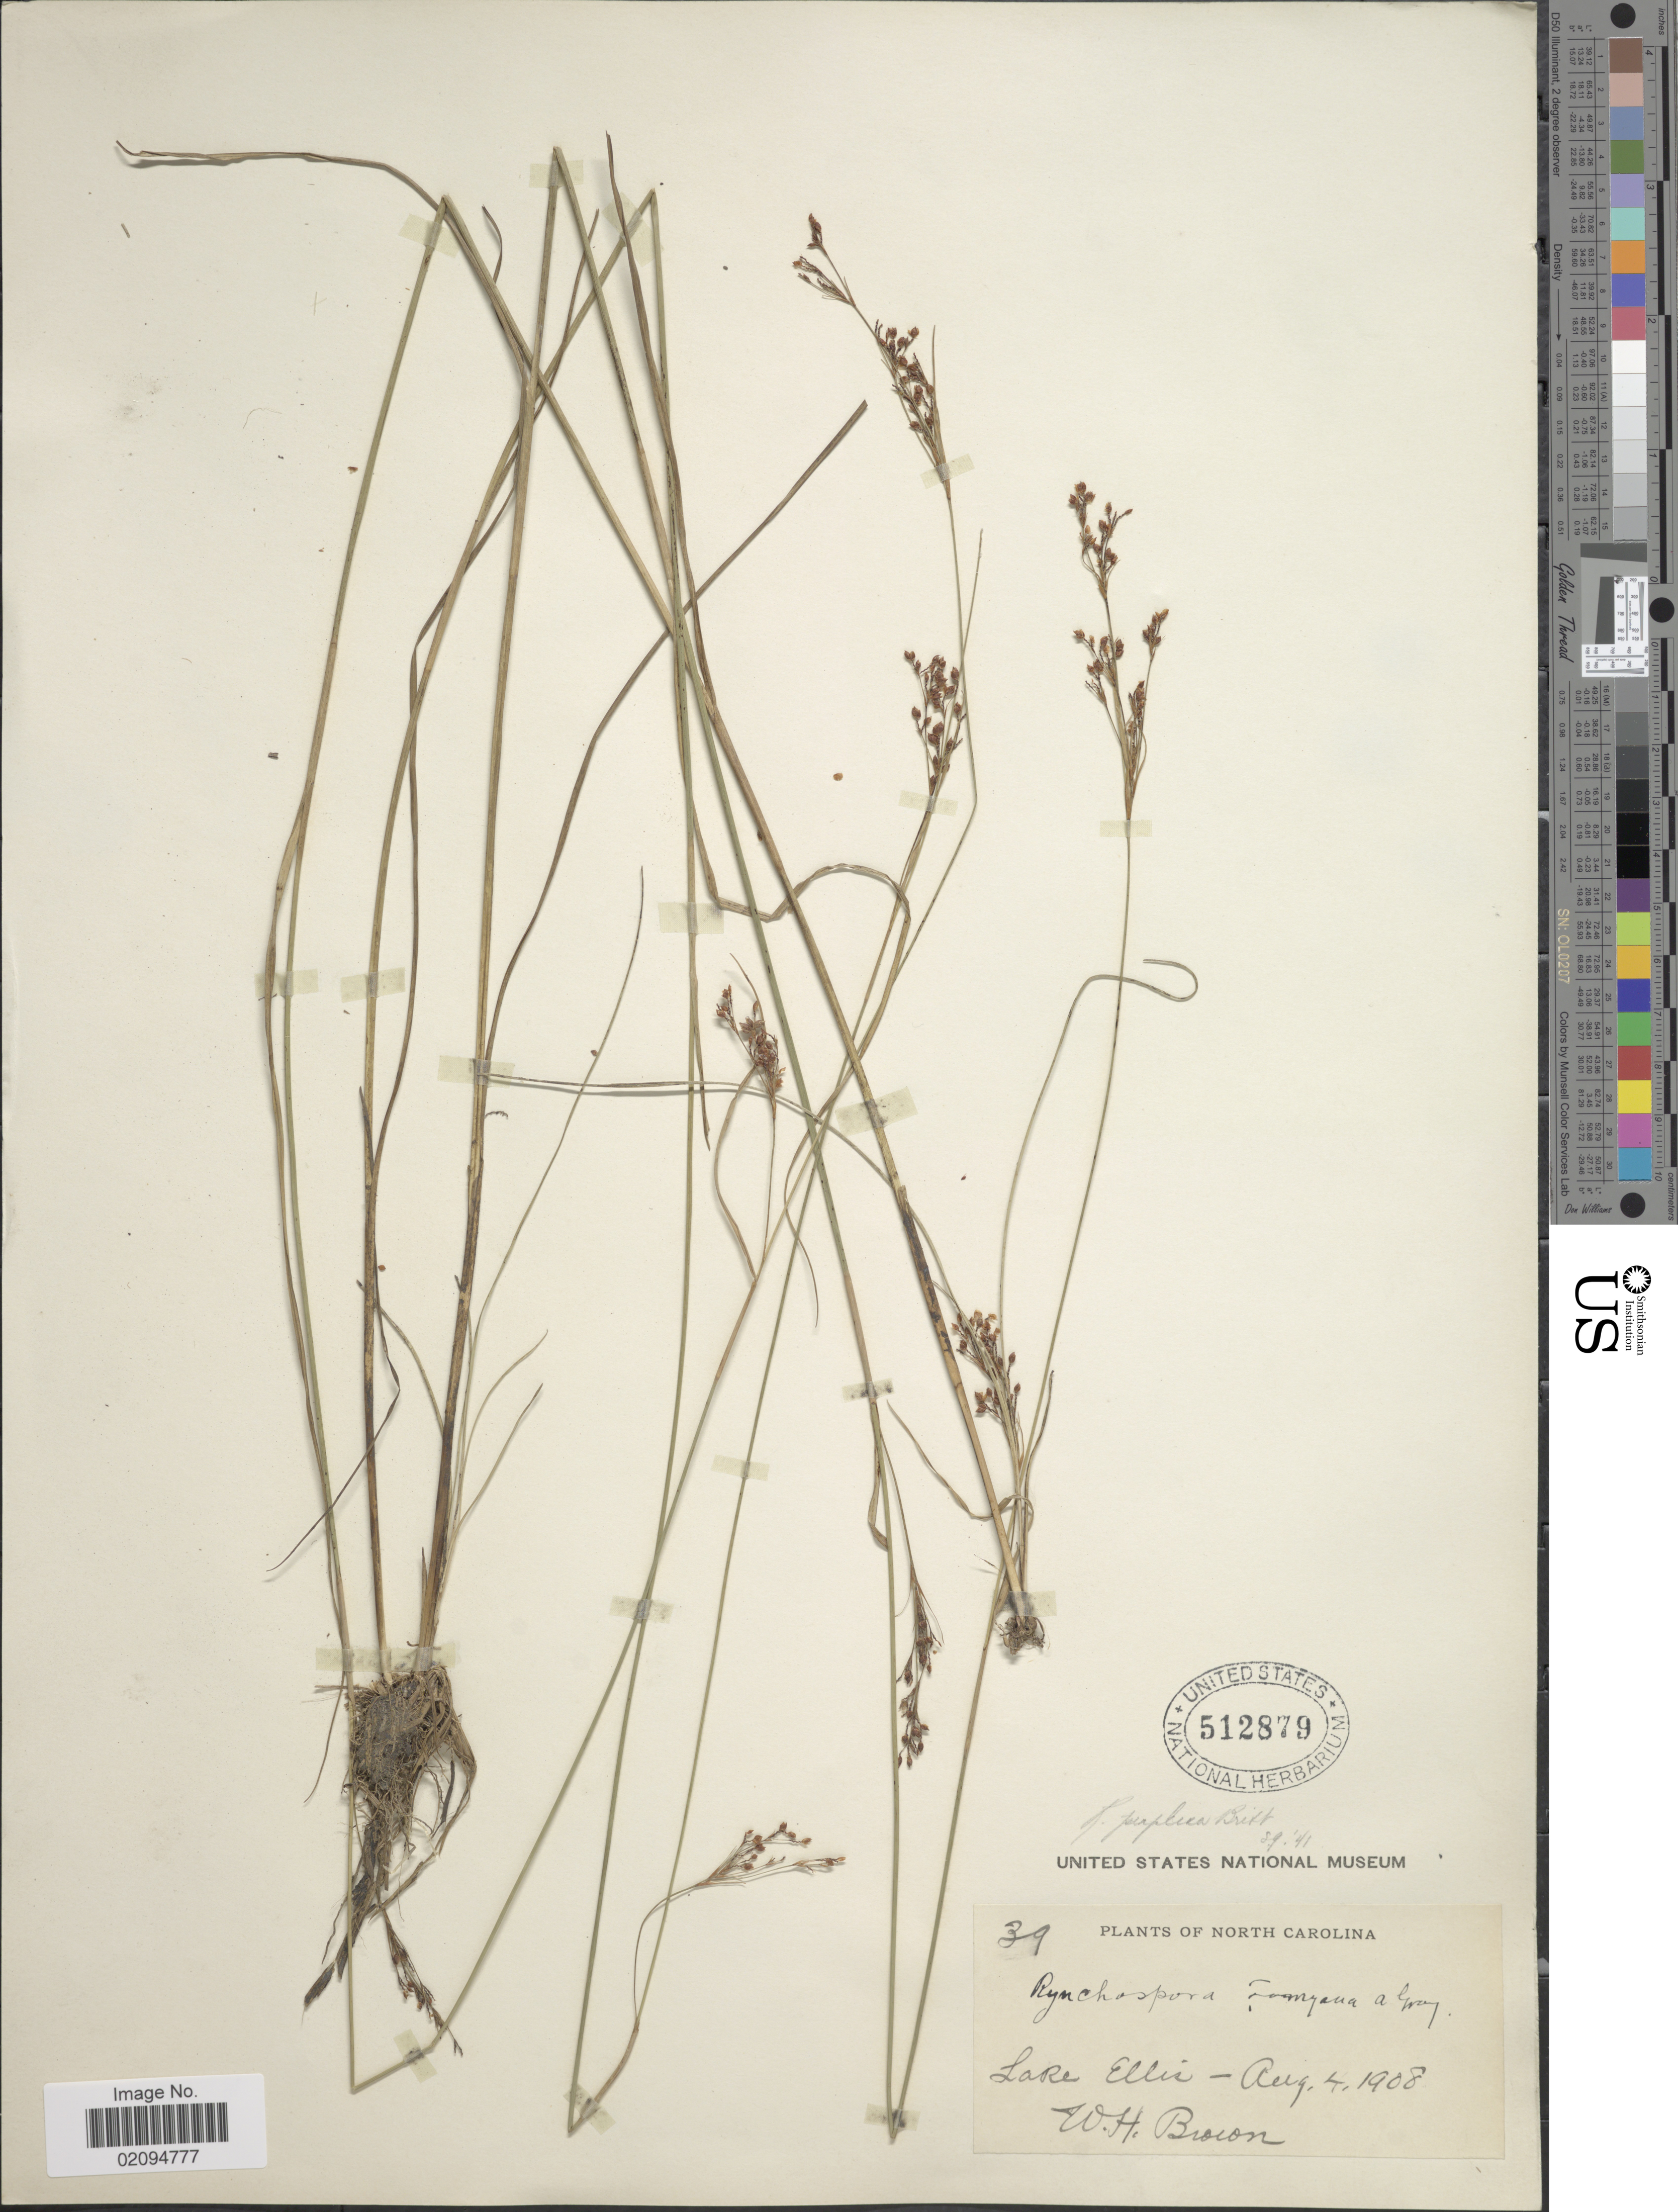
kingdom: Plantae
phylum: Tracheophyta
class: Liliopsida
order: Poales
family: Cyperaceae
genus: Rhynchospora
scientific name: Rhynchospora perplexa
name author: Britton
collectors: W. H. Brown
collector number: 39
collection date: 1908-08-04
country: United States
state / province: North Carolina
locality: Lake Ellis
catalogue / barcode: US 512879